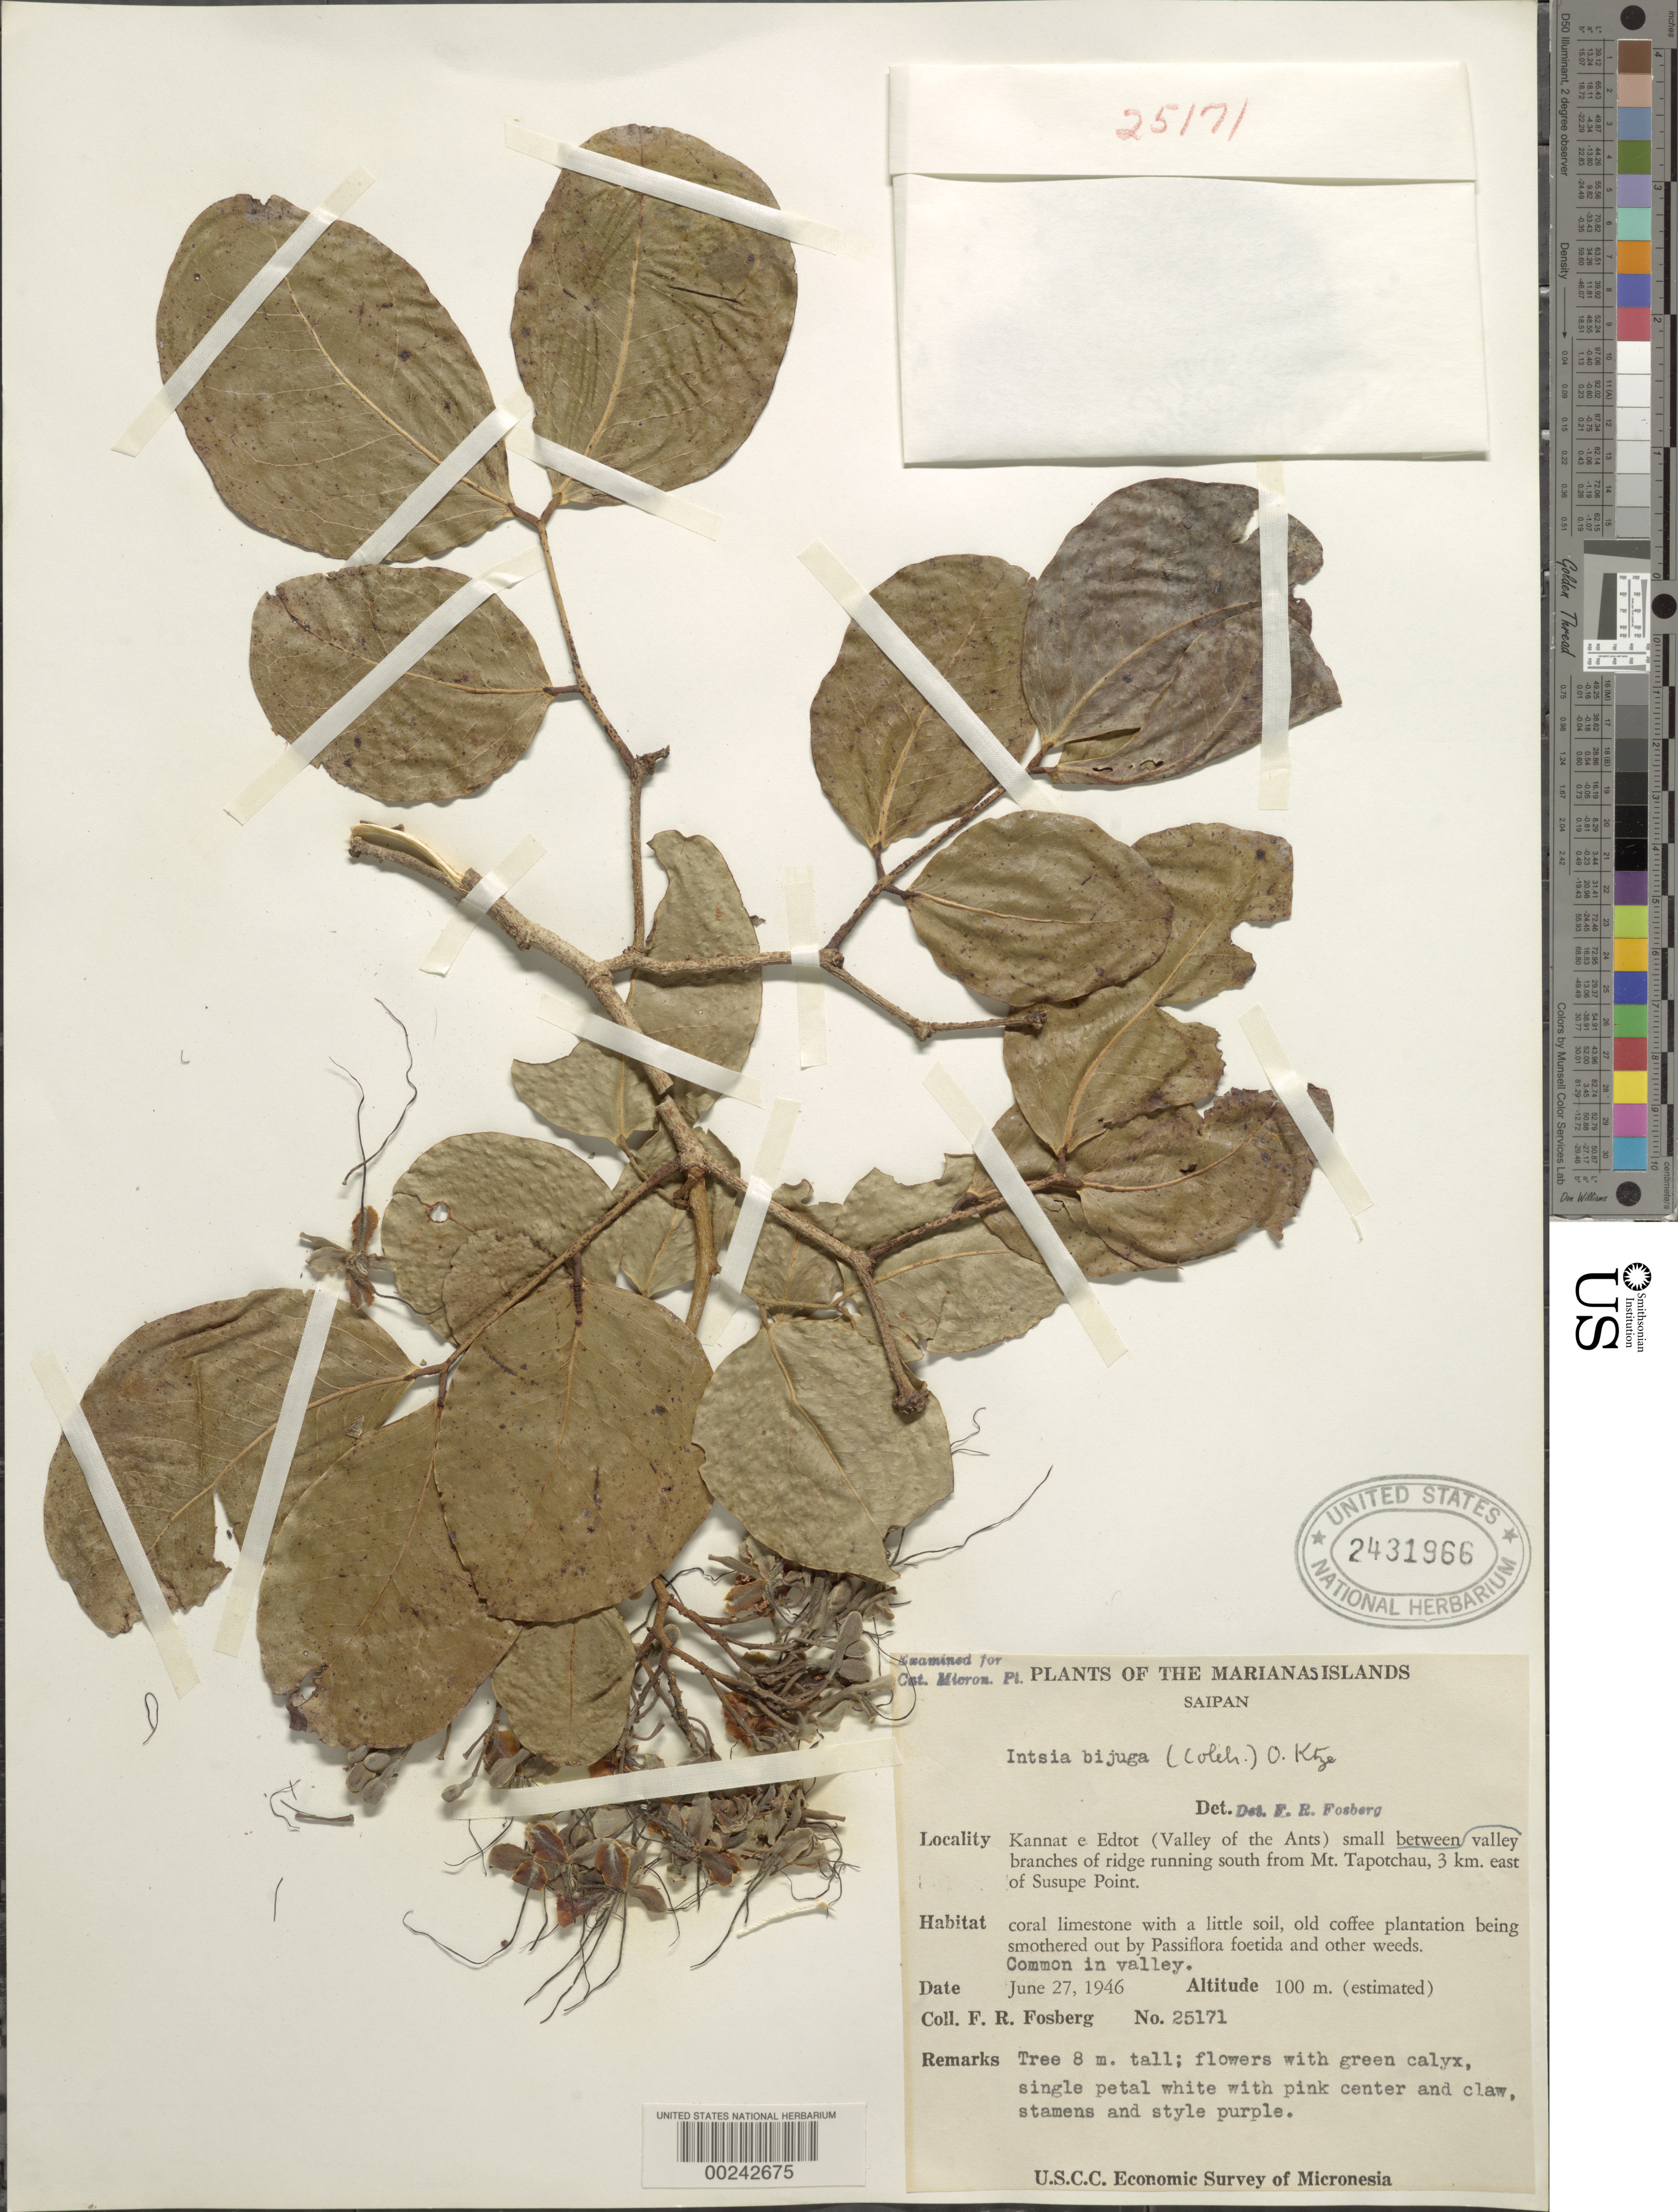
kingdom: Plantae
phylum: Tracheophyta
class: Magnoliopsida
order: Fabales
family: Fabaceae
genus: Intsia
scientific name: Intsia bijuga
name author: (Colebr.) Kuntze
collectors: F. R. Fosberg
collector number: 25171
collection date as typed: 27 Jun 1946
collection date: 1946-06-27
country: Northern Mariana Islands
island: Saipan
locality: Kannat e edtot (Valley of the Ants) between small valley branches of ridge running S from Mt Tapotchau 3 km E of Susupe Point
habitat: Coral limestone with a little soil...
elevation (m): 1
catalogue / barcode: US 2431966